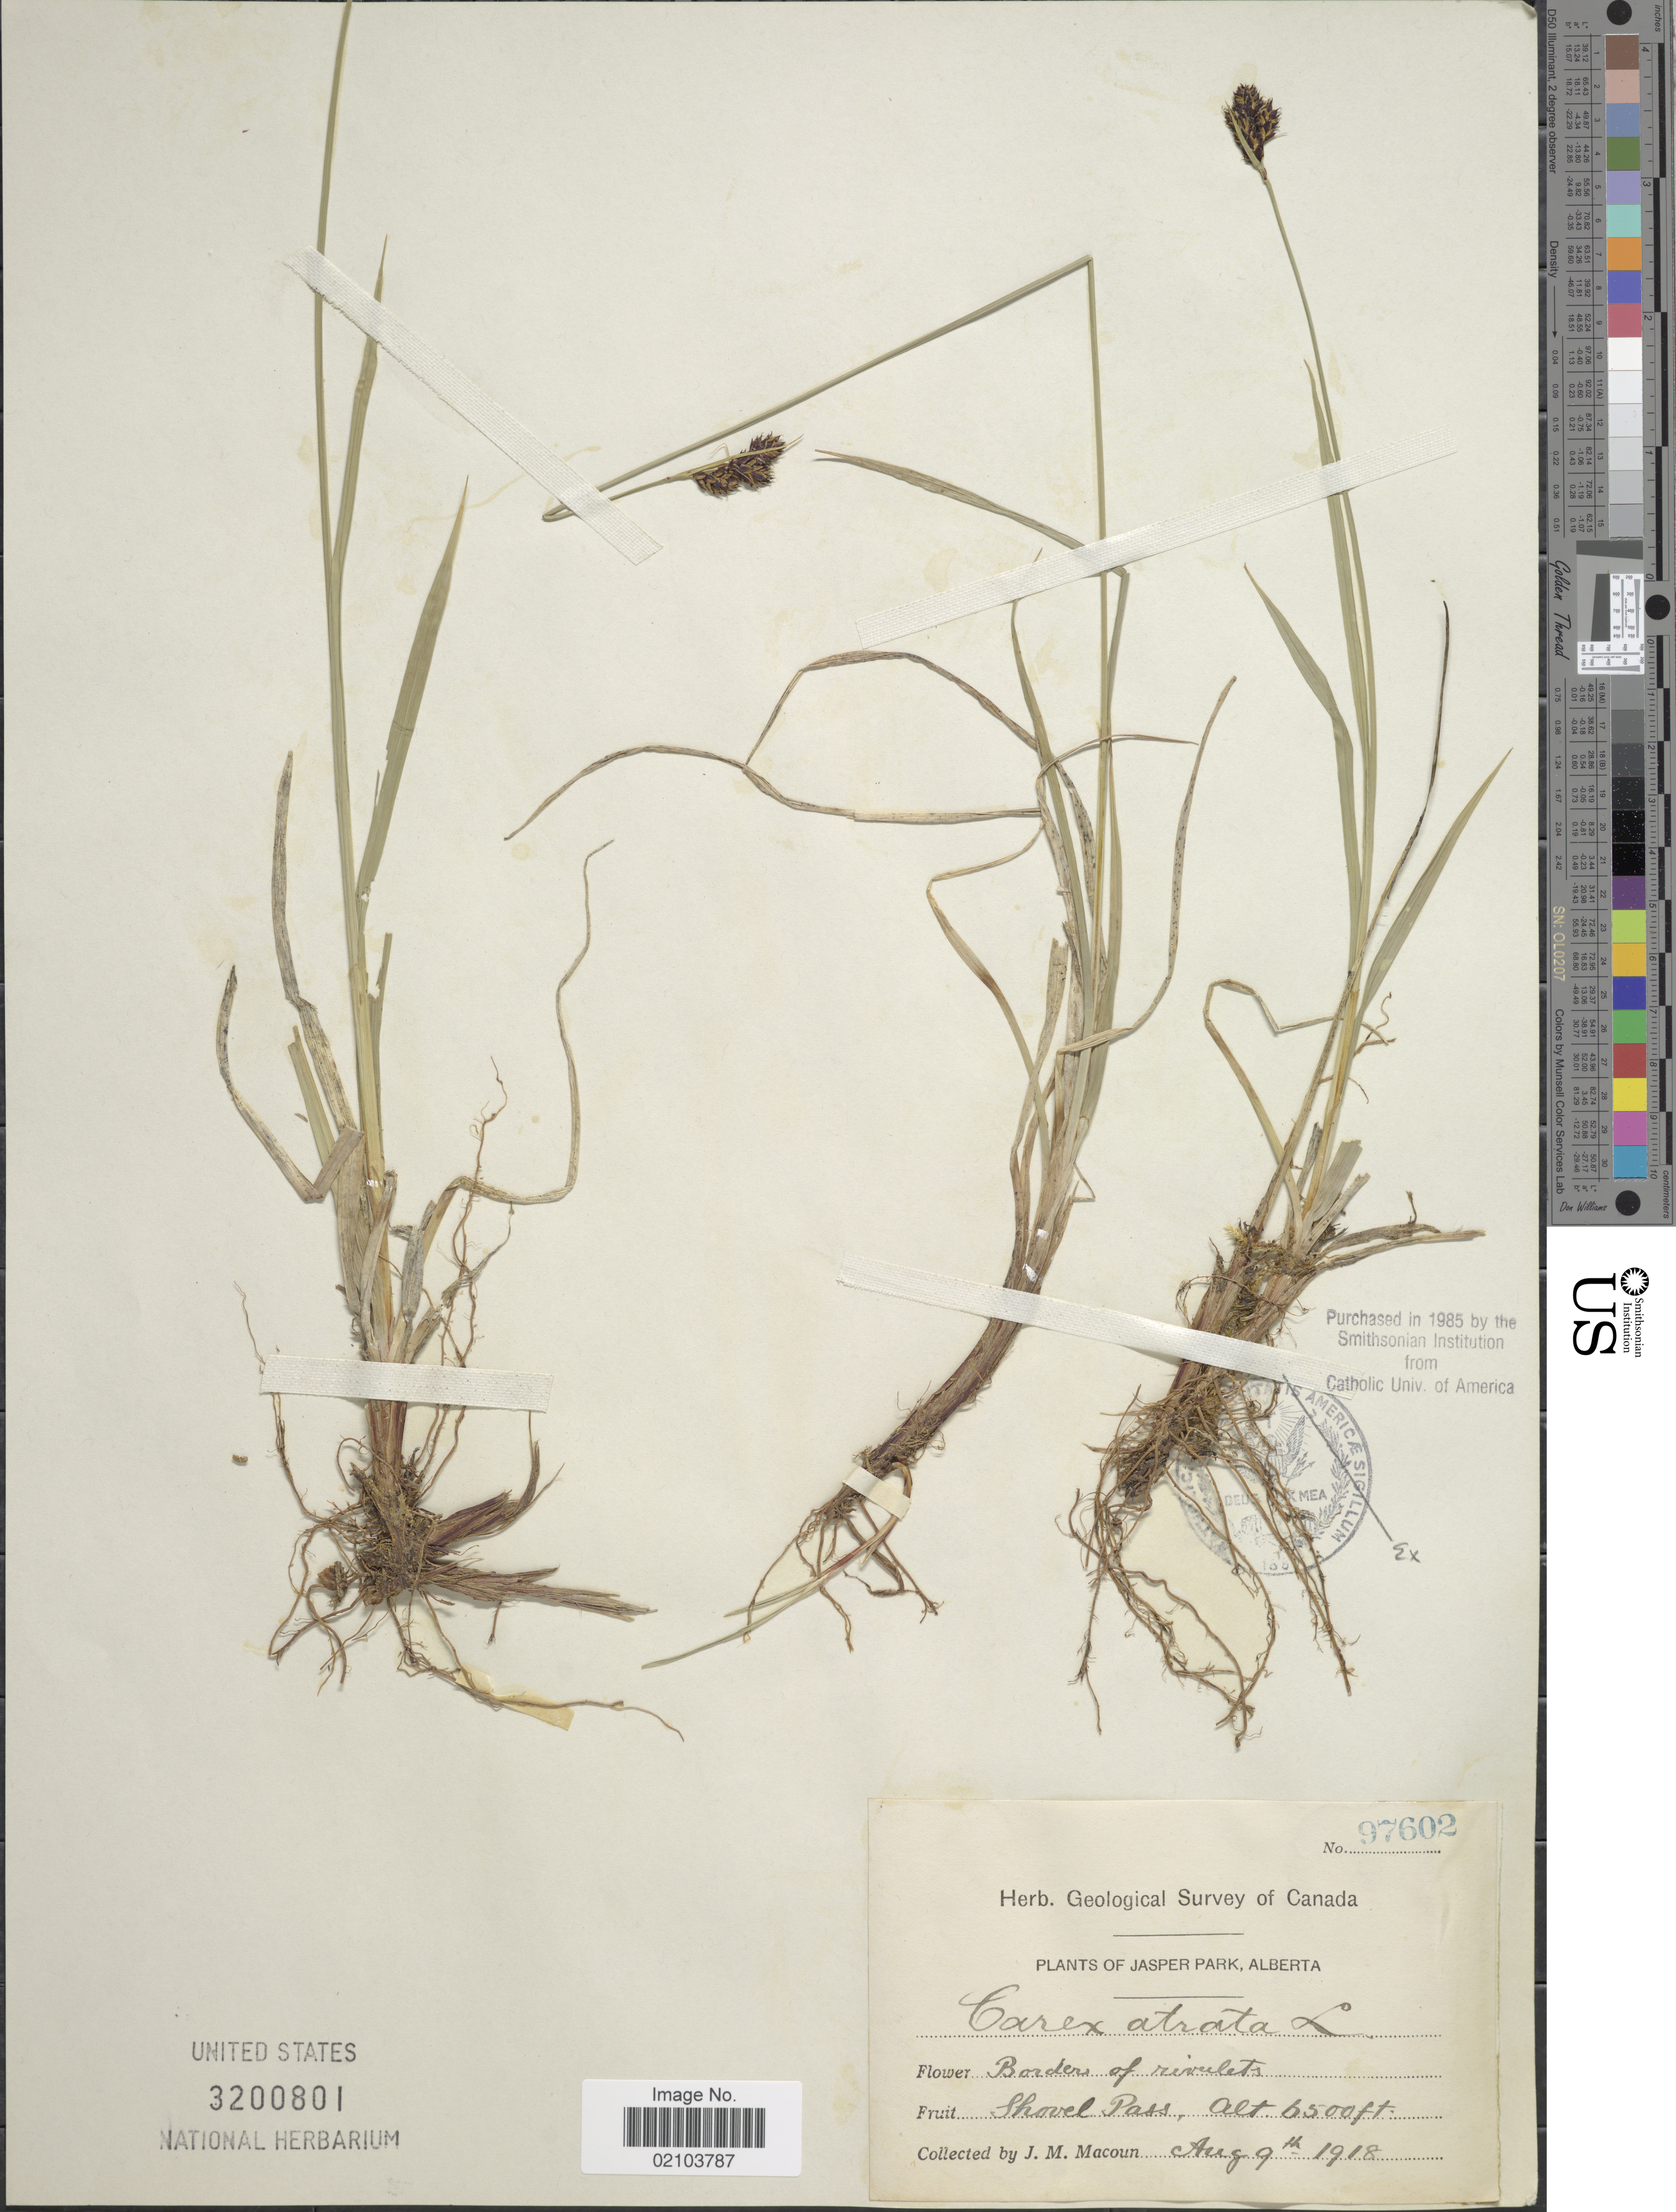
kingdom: Plantae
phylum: Tracheophyta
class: Liliopsida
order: Poales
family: Cyperaceae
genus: Carex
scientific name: Carex atrata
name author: L.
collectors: J. Macoun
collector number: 97602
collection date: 1918-08-09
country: Canada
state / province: Alberta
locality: Jasper Park. Shovel Pass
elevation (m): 1981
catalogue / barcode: US 3200801